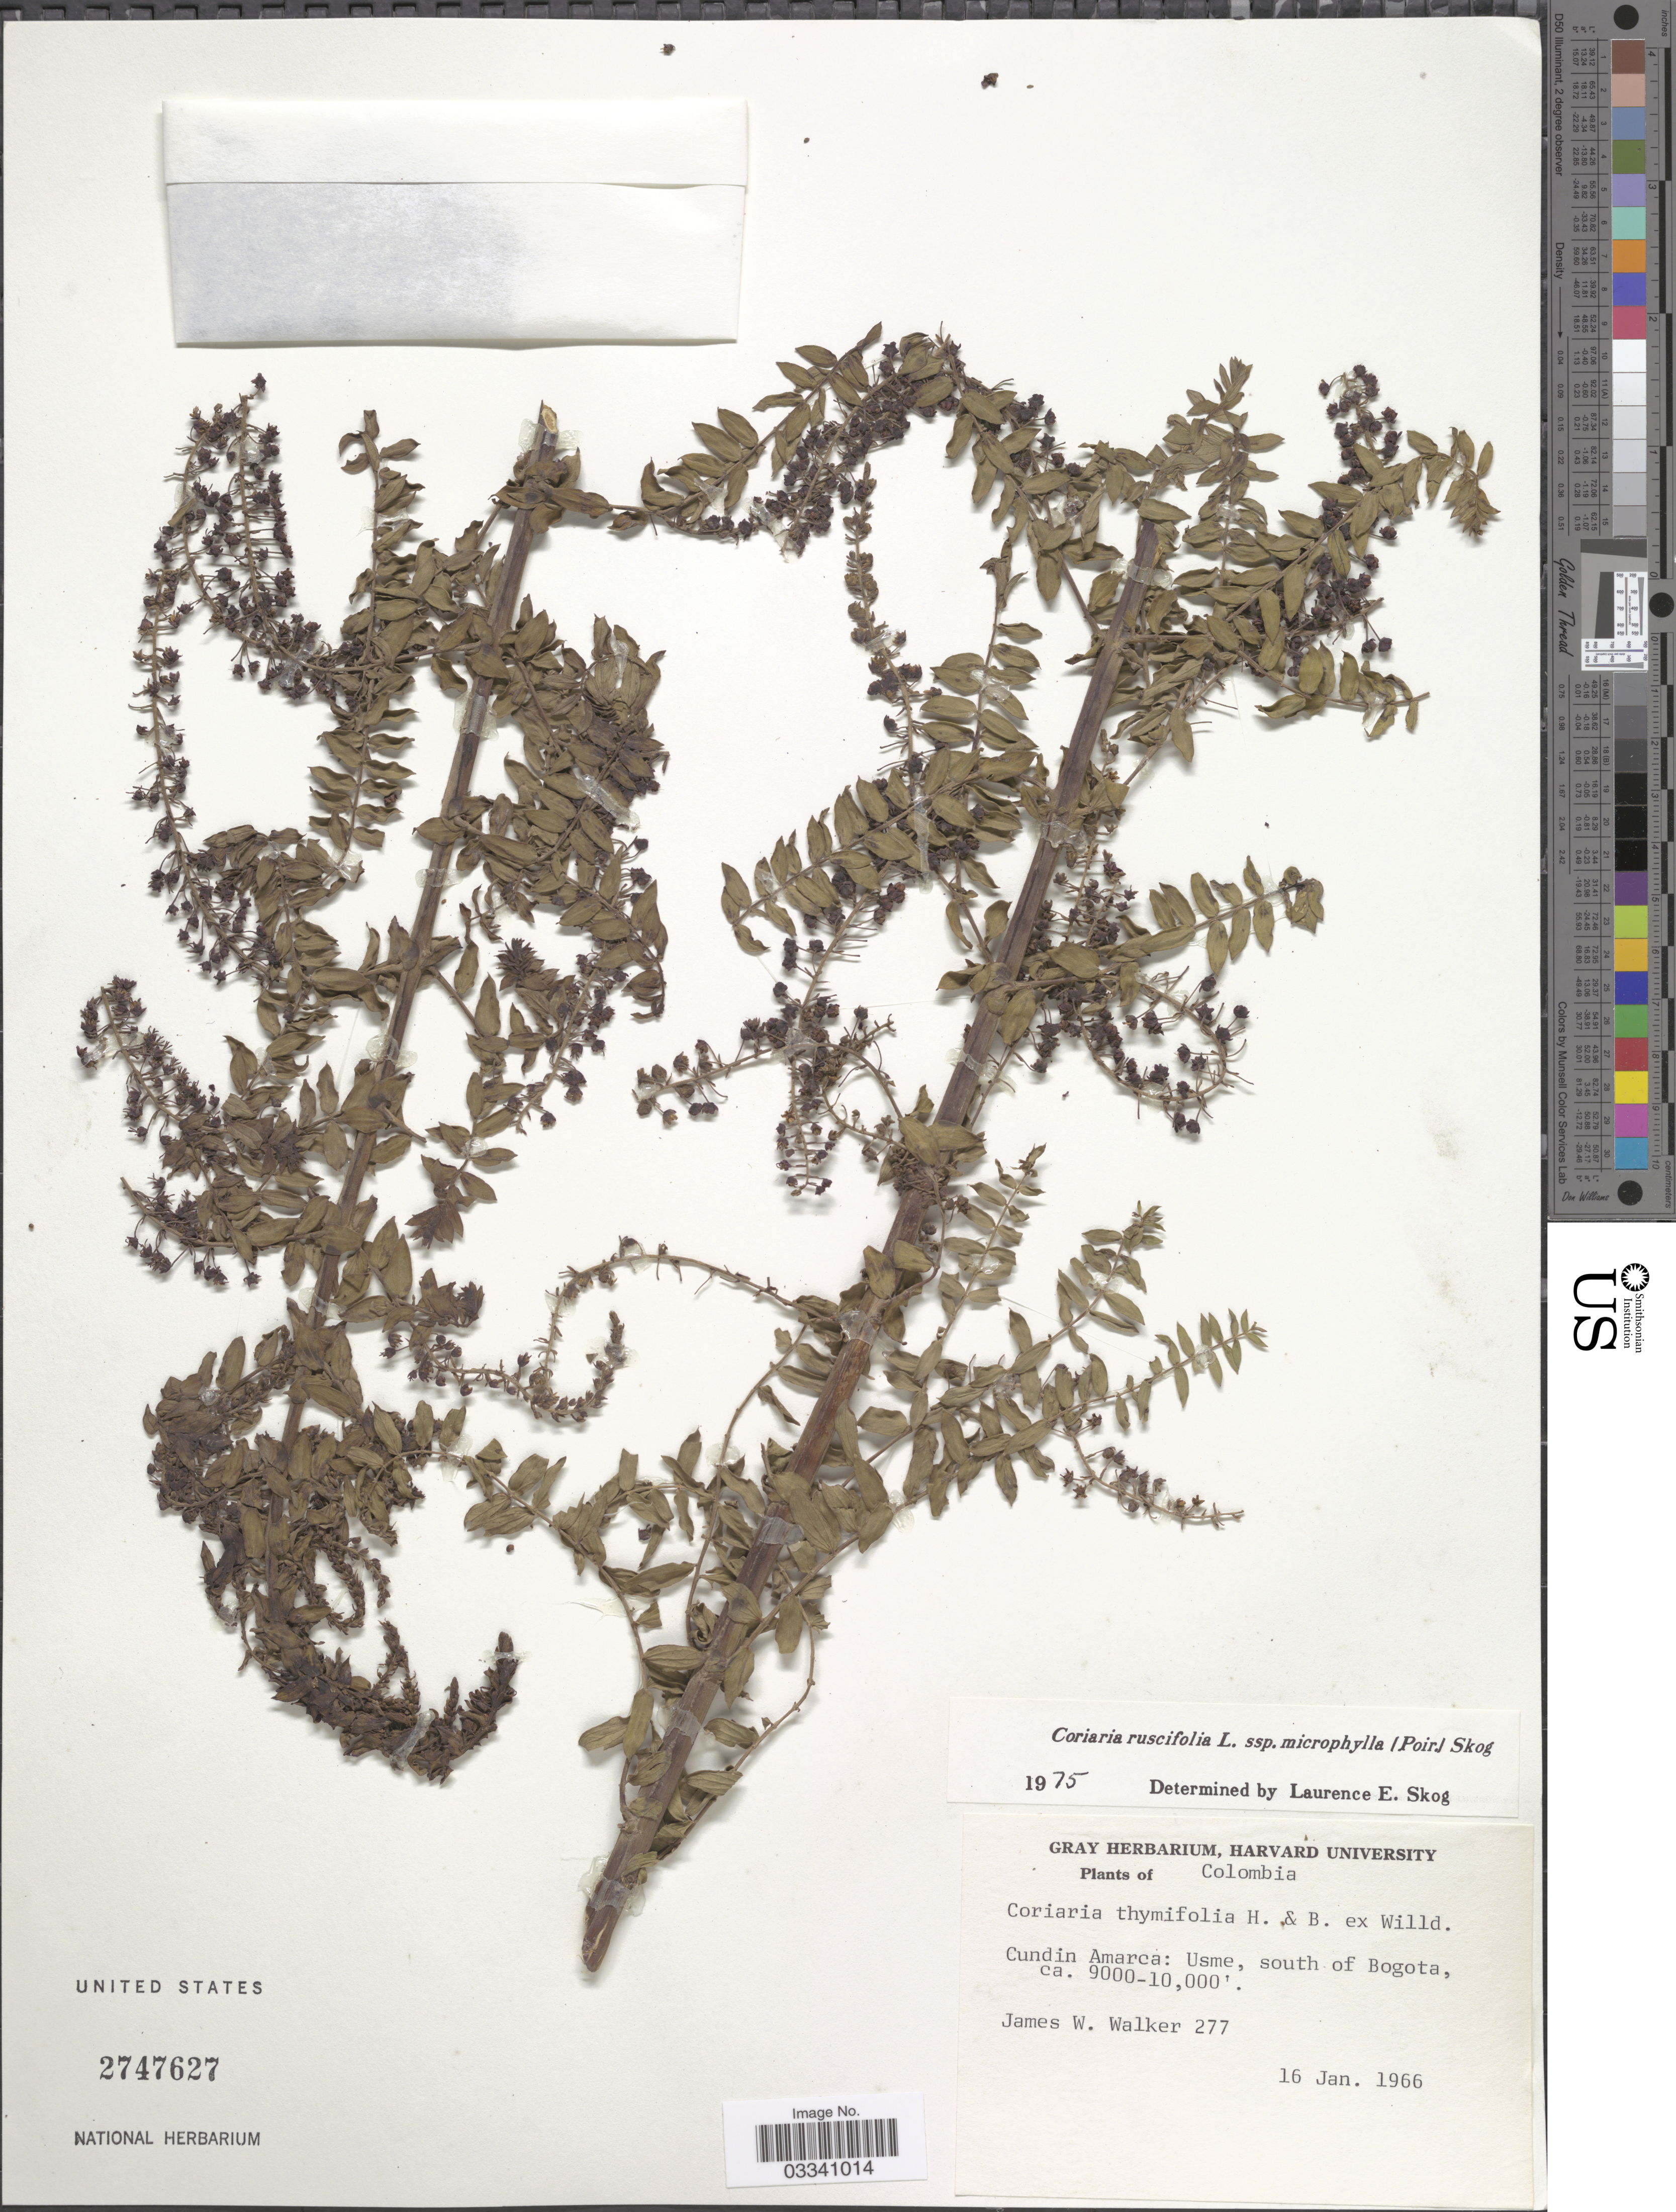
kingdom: Plantae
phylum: Tracheophyta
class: Magnoliopsida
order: Cucurbitales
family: Coriariaceae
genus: Coriaria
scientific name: Coriaria ruscifolia subsp. microphylla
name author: (Poir.) L.E. Skog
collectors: J. W. Walker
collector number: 277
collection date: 1966-01-16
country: Colombia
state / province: Cundinamarca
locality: Usme, south of Bogota.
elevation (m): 2743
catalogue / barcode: US 2747627